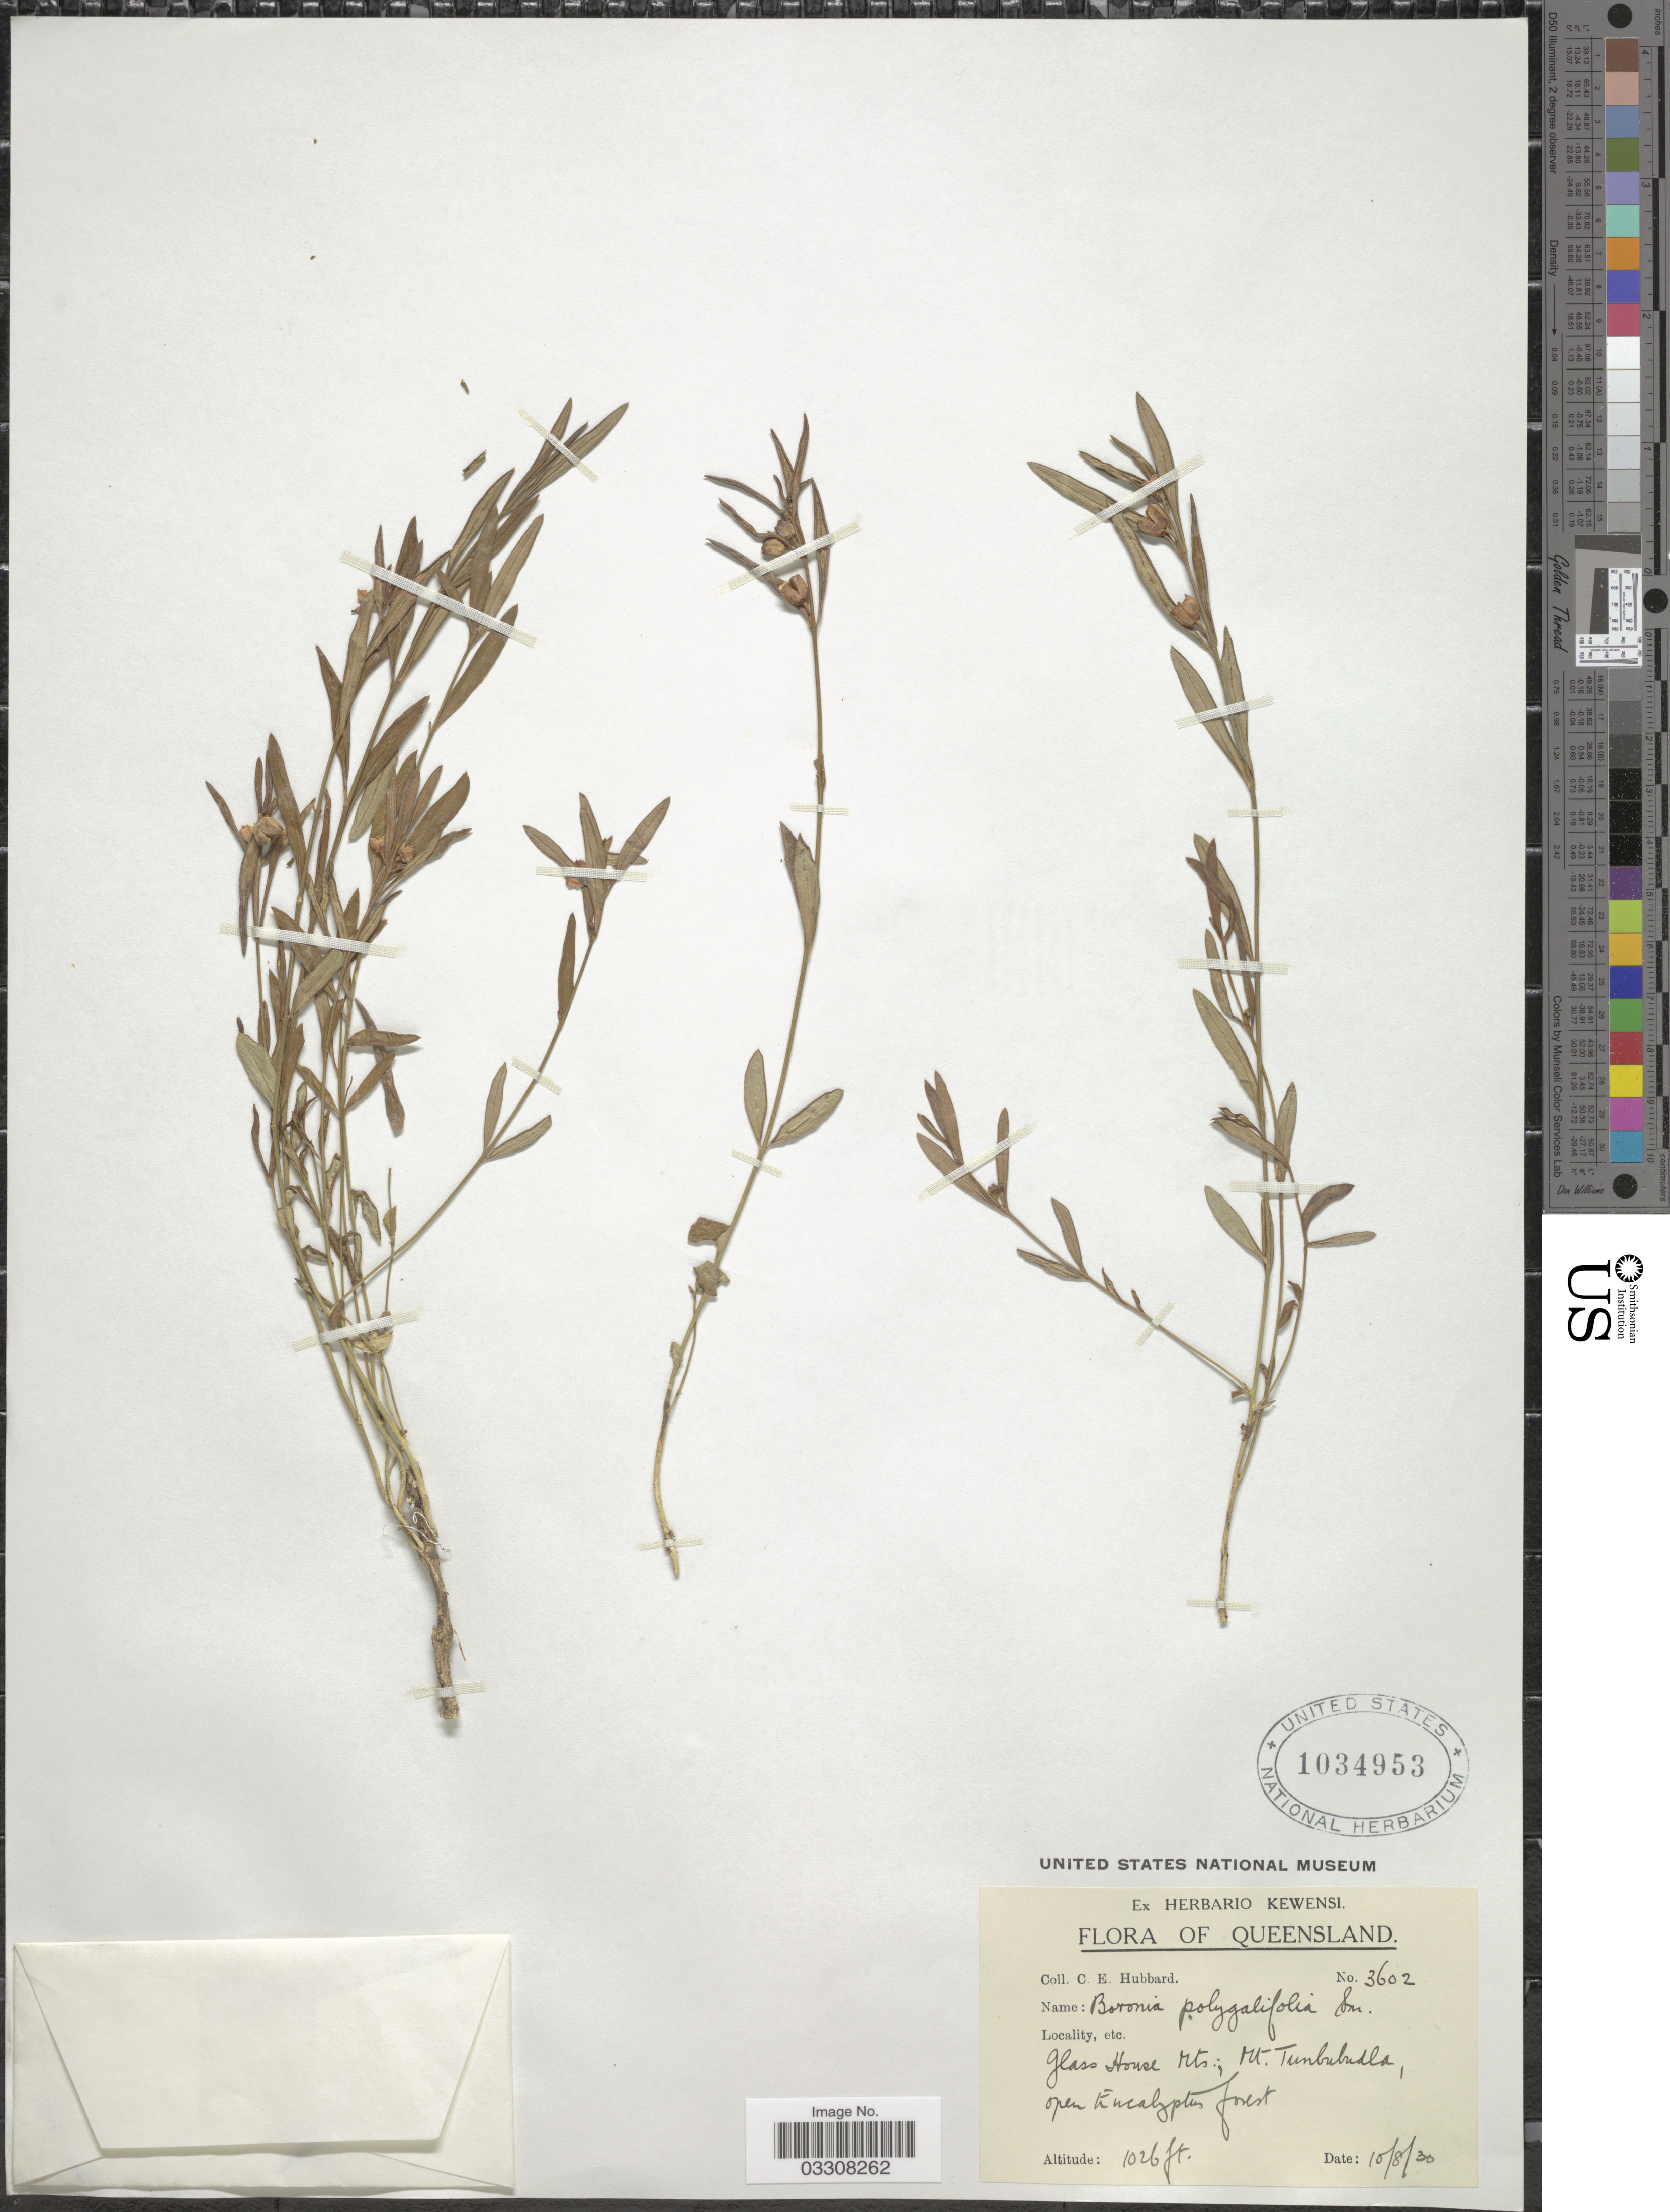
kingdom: Plantae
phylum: Tracheophyta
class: Magnoliopsida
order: Sapindales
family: Rutaceae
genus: Cyanothamnus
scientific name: Cyanothamnus polygalifolius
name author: (Sm.) Duretto & Heslewood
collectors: C. E. Hubbard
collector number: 3602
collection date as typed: Transcribed d/m/y: 10/8/30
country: Australia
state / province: Queensland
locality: Glass House Mts.; Mt. Tunbubudla.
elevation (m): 313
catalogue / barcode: US 1034953